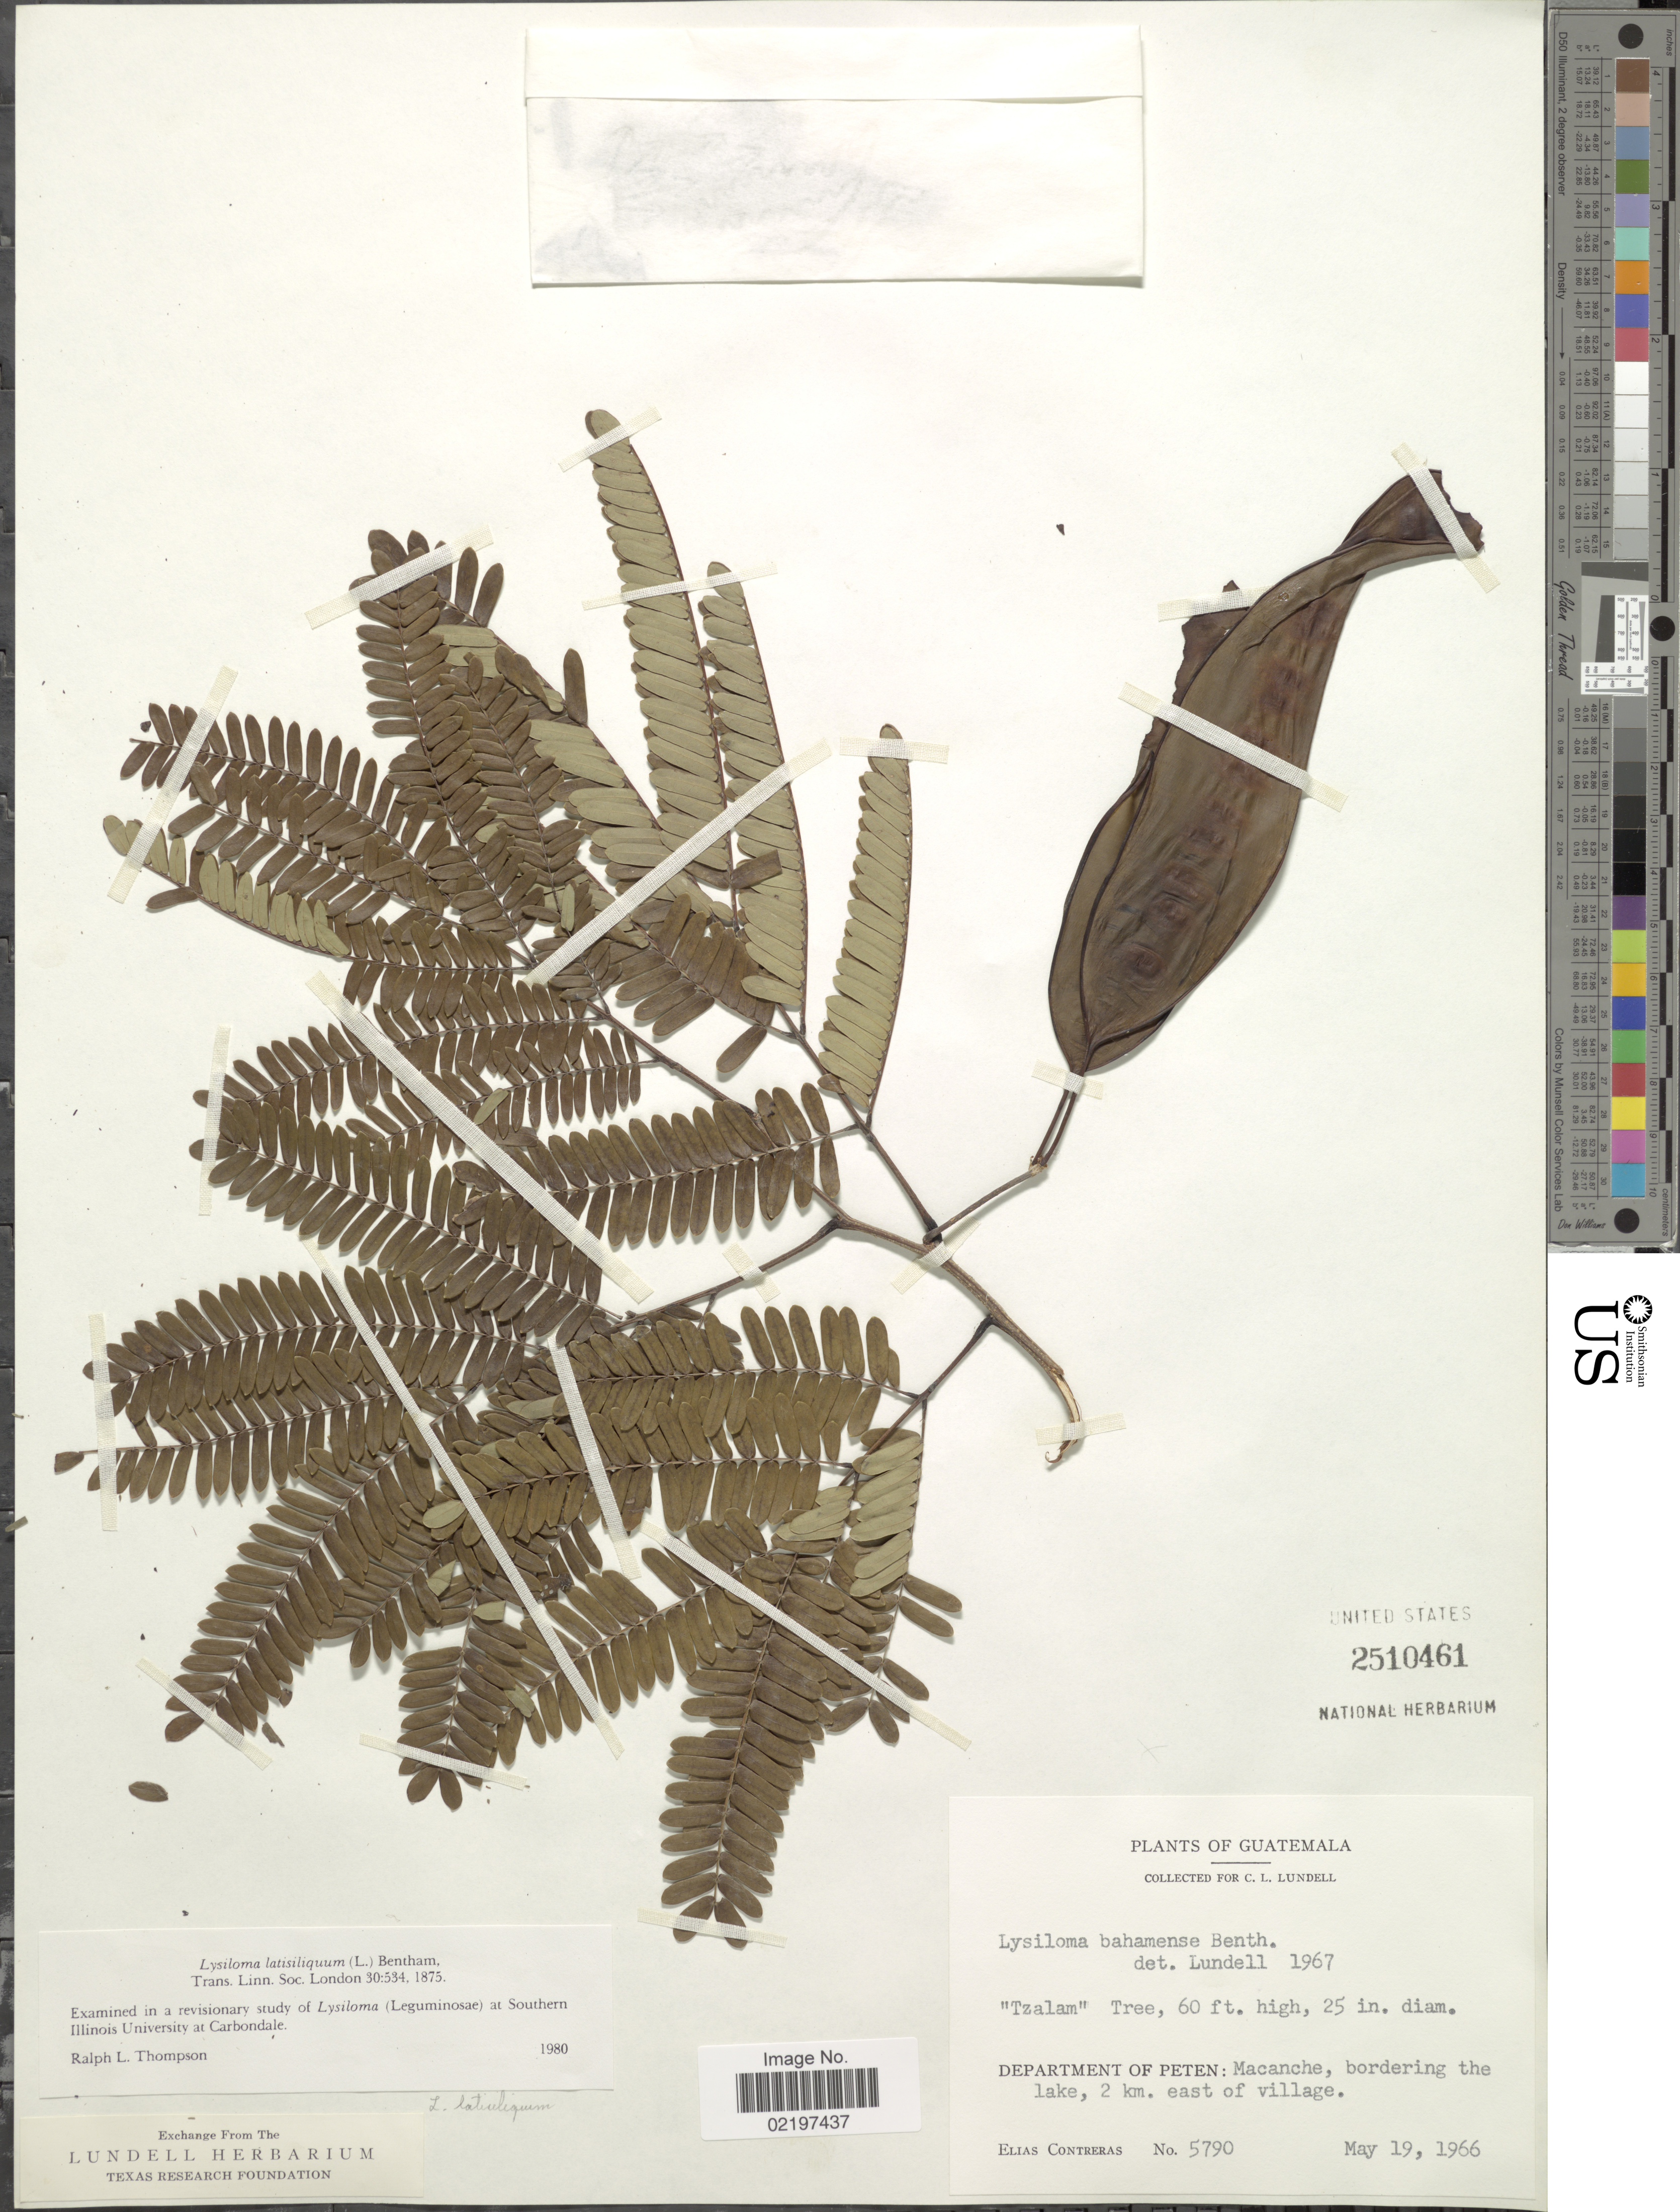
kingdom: Plantae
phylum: Tracheophyta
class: Magnoliopsida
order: Fabales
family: Fabaceae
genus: Lysiloma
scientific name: Lysiloma latisiliquum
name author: (L.) Benth.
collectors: E. Contreras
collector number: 5790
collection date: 1966-05-19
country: Guatemala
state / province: El Petén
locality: Department of Peten: Macanche, bordering the lake, 2 km. east of village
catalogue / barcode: US 2510461